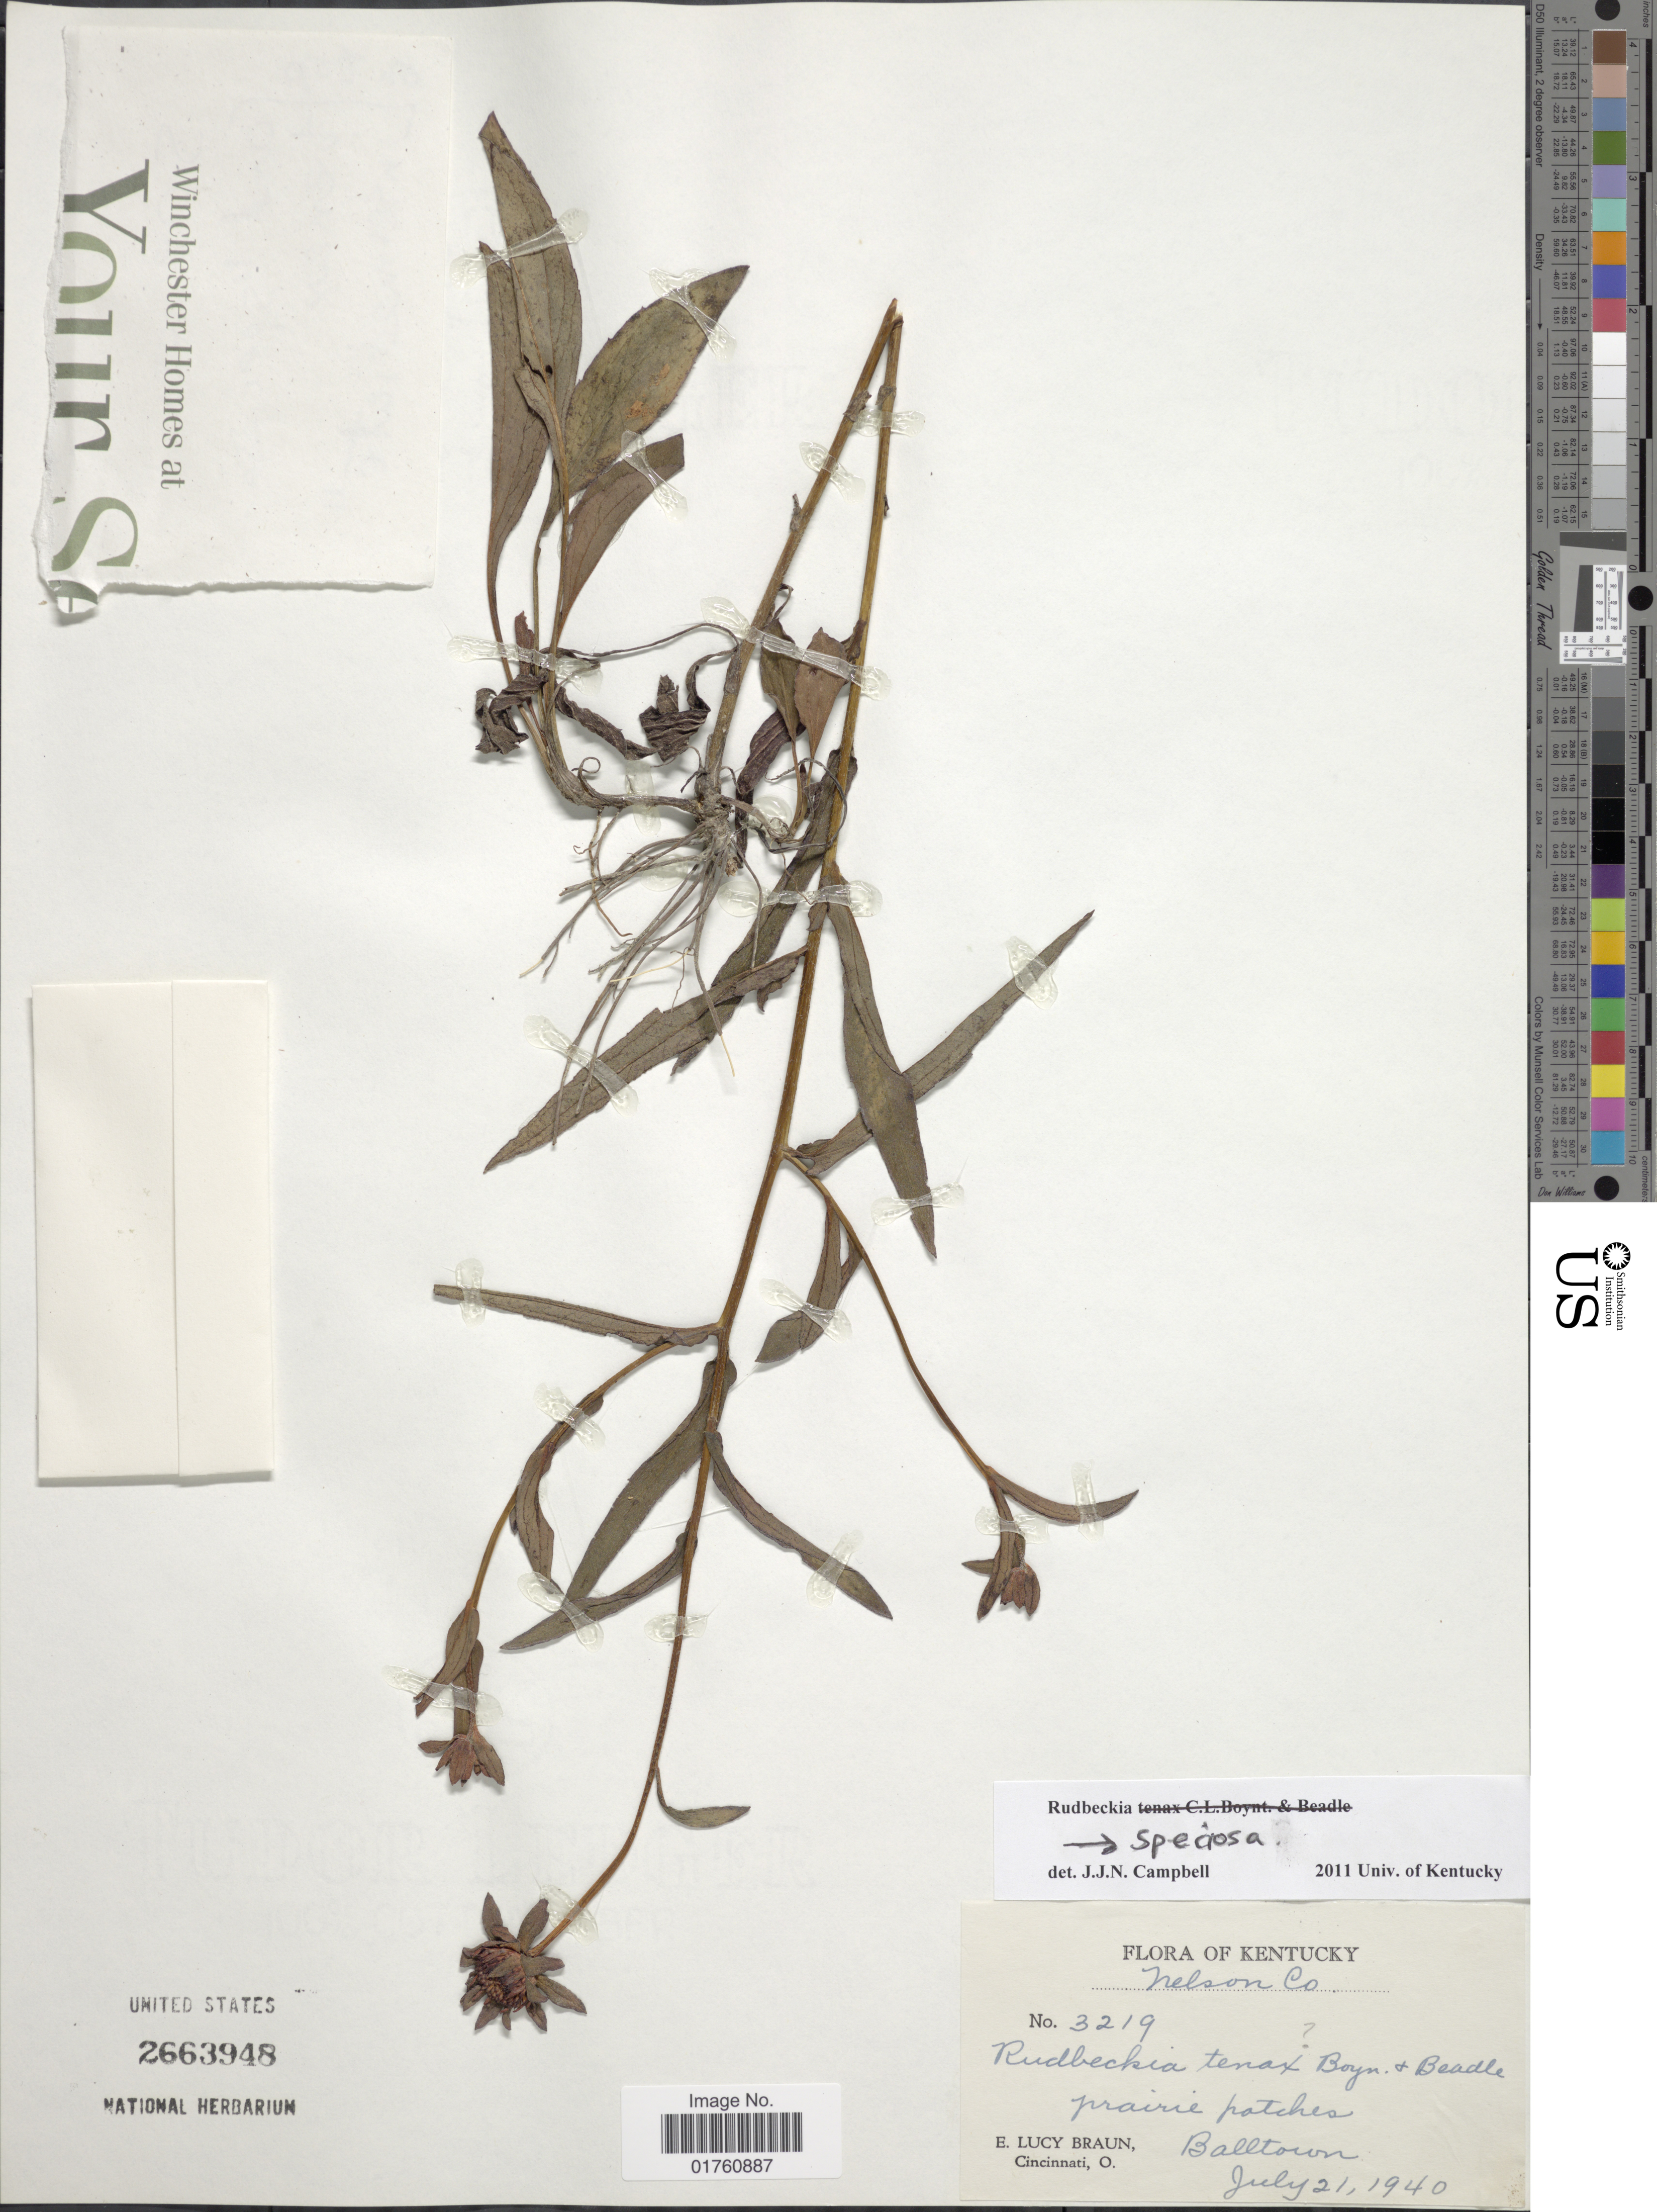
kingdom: Plantae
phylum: Tracheophyta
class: Magnoliopsida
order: Asterales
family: Asteraceae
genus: Rudbeckia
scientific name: Rudbeckia fulgida var. speciosa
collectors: E. L. Braun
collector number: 3219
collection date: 1940-07-21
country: United States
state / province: Kentucky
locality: Nelson Co, prairie patches, Balltown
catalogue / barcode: US 2663948